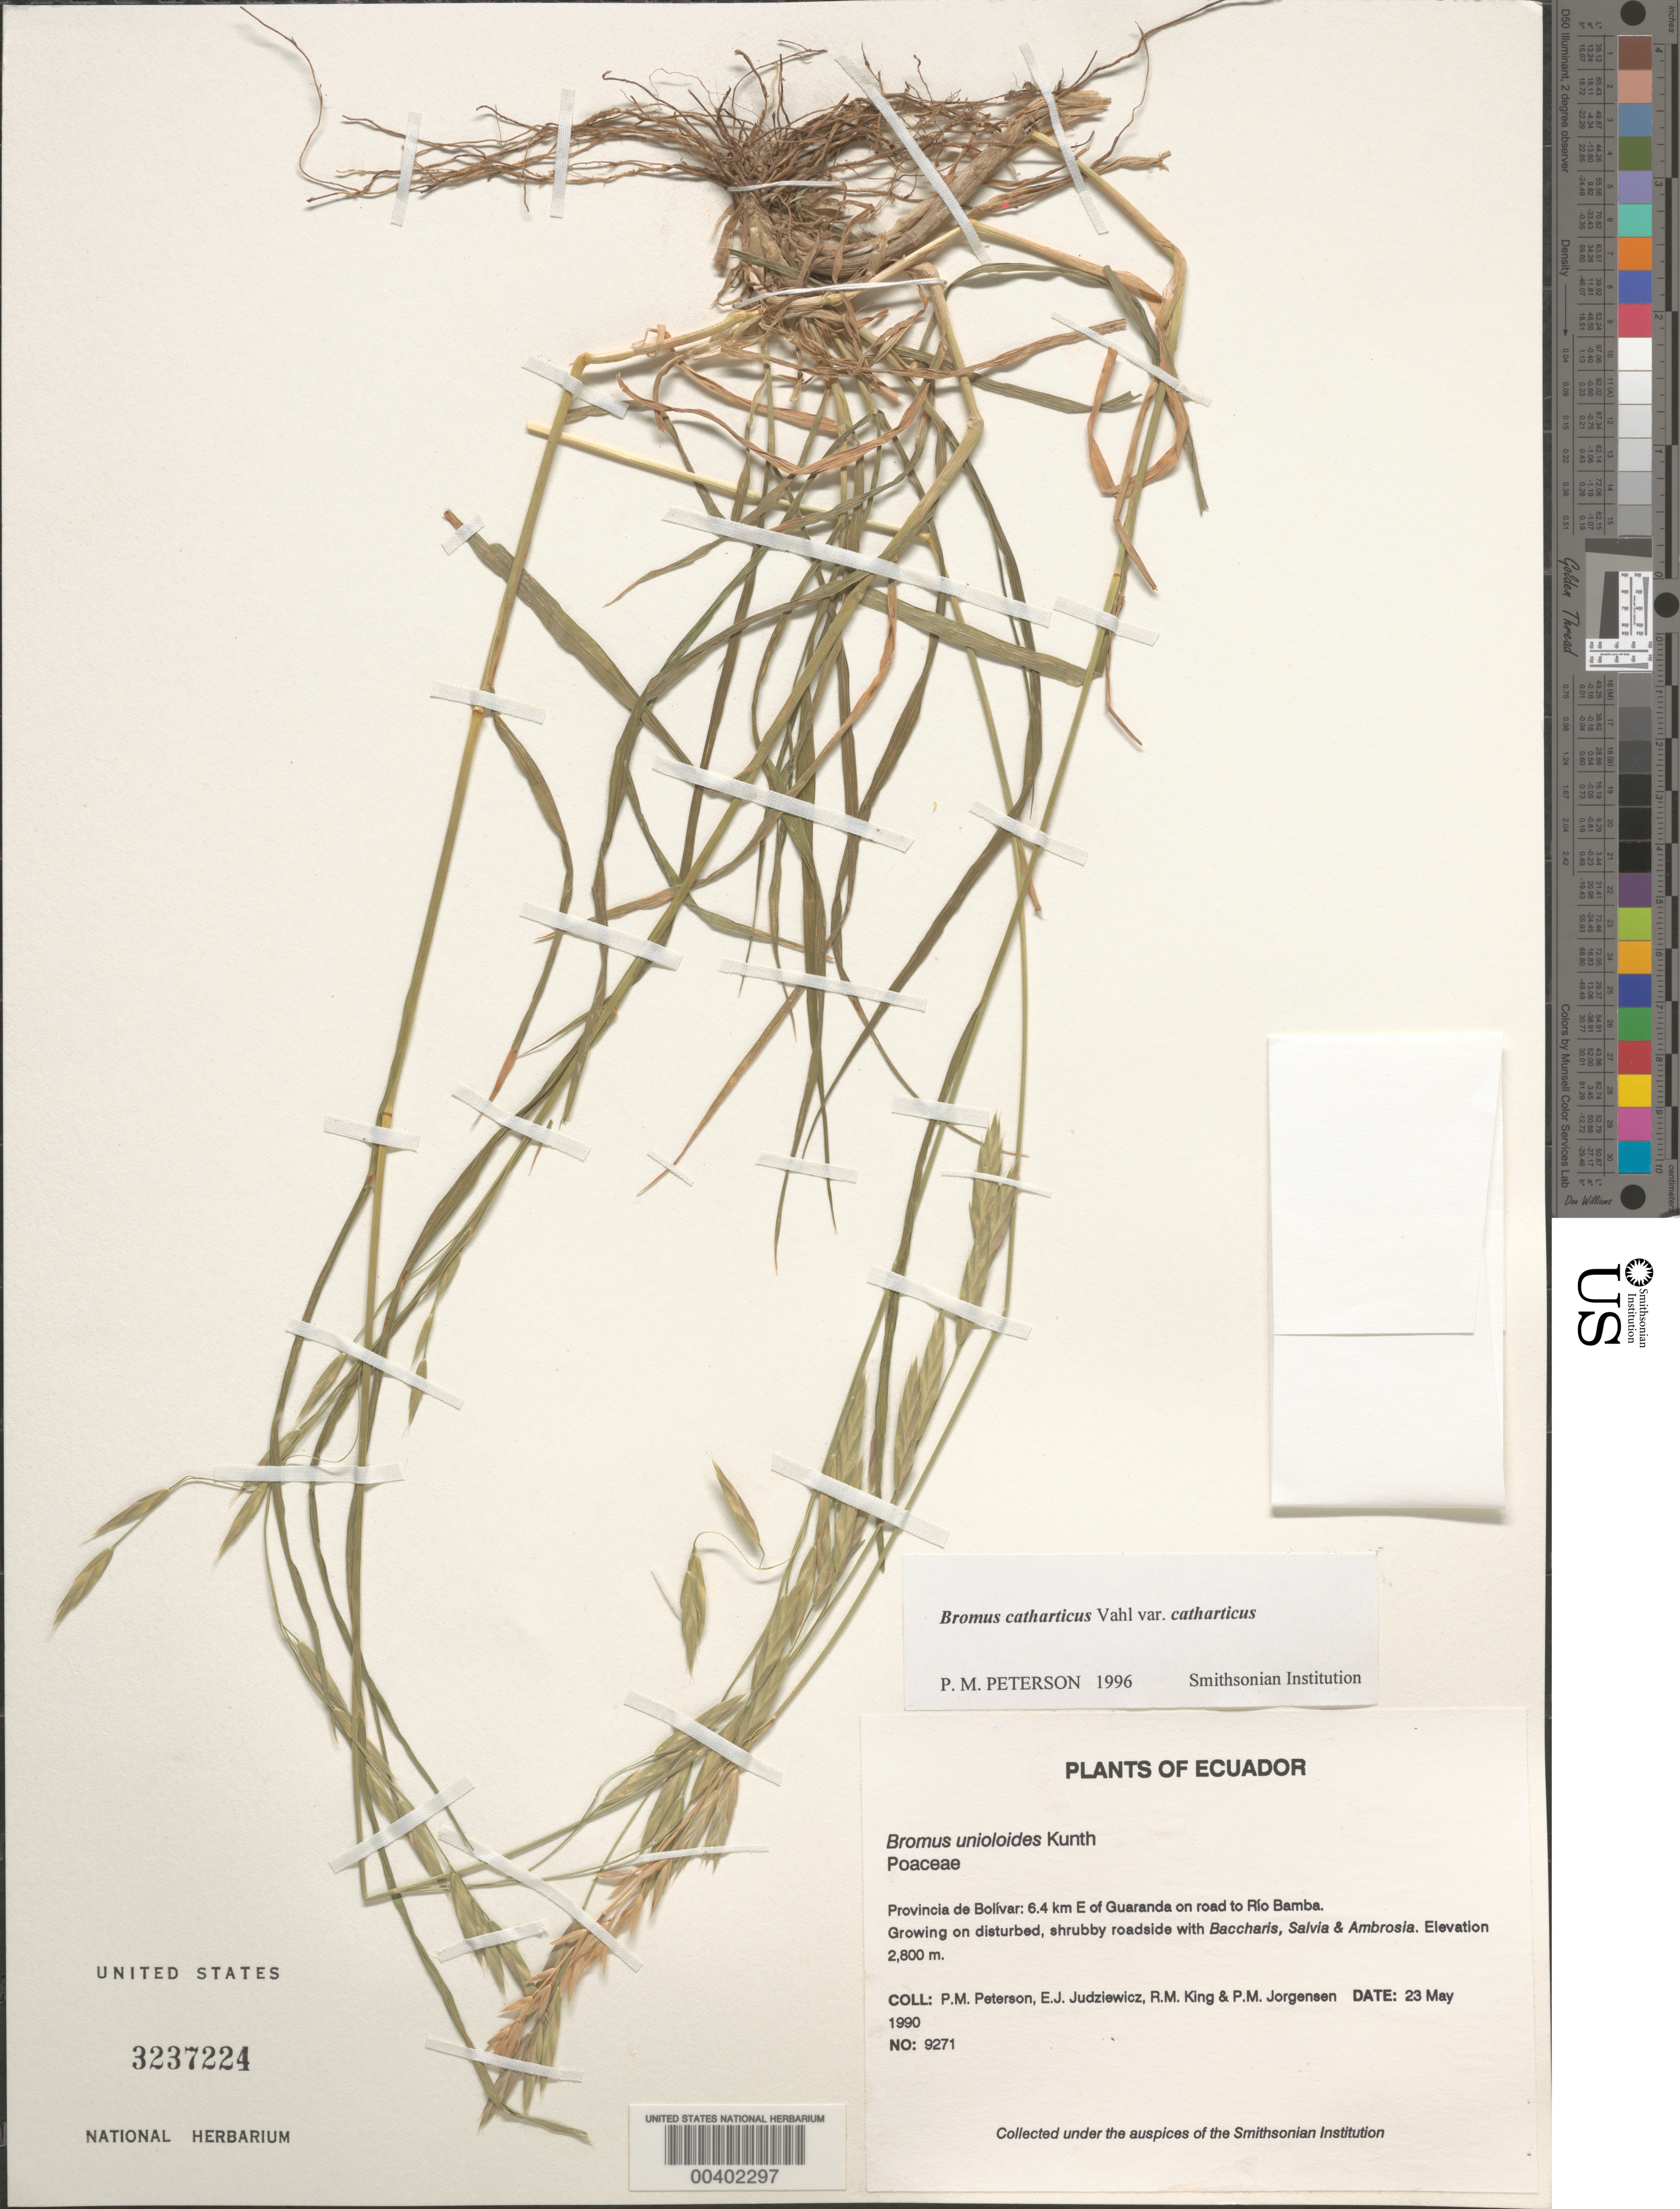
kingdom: Plantae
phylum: Tracheophyta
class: Liliopsida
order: Poales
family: Poaceae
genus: Bromus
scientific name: Bromus unioloides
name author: Kunth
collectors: P. M. Peterson, E. J. Judziewicz, R. M. King & P. M. Jørgensen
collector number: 09271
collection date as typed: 23 May 1990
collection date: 1990-05-23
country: Ecuador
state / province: Bolívar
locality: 6.4 km E of Guaranda on road to Río Bamba.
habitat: Growing on disturbed, shrubby roadside with Baccharis, Salvia & Ambrosia.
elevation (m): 2800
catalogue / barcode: US 3237224